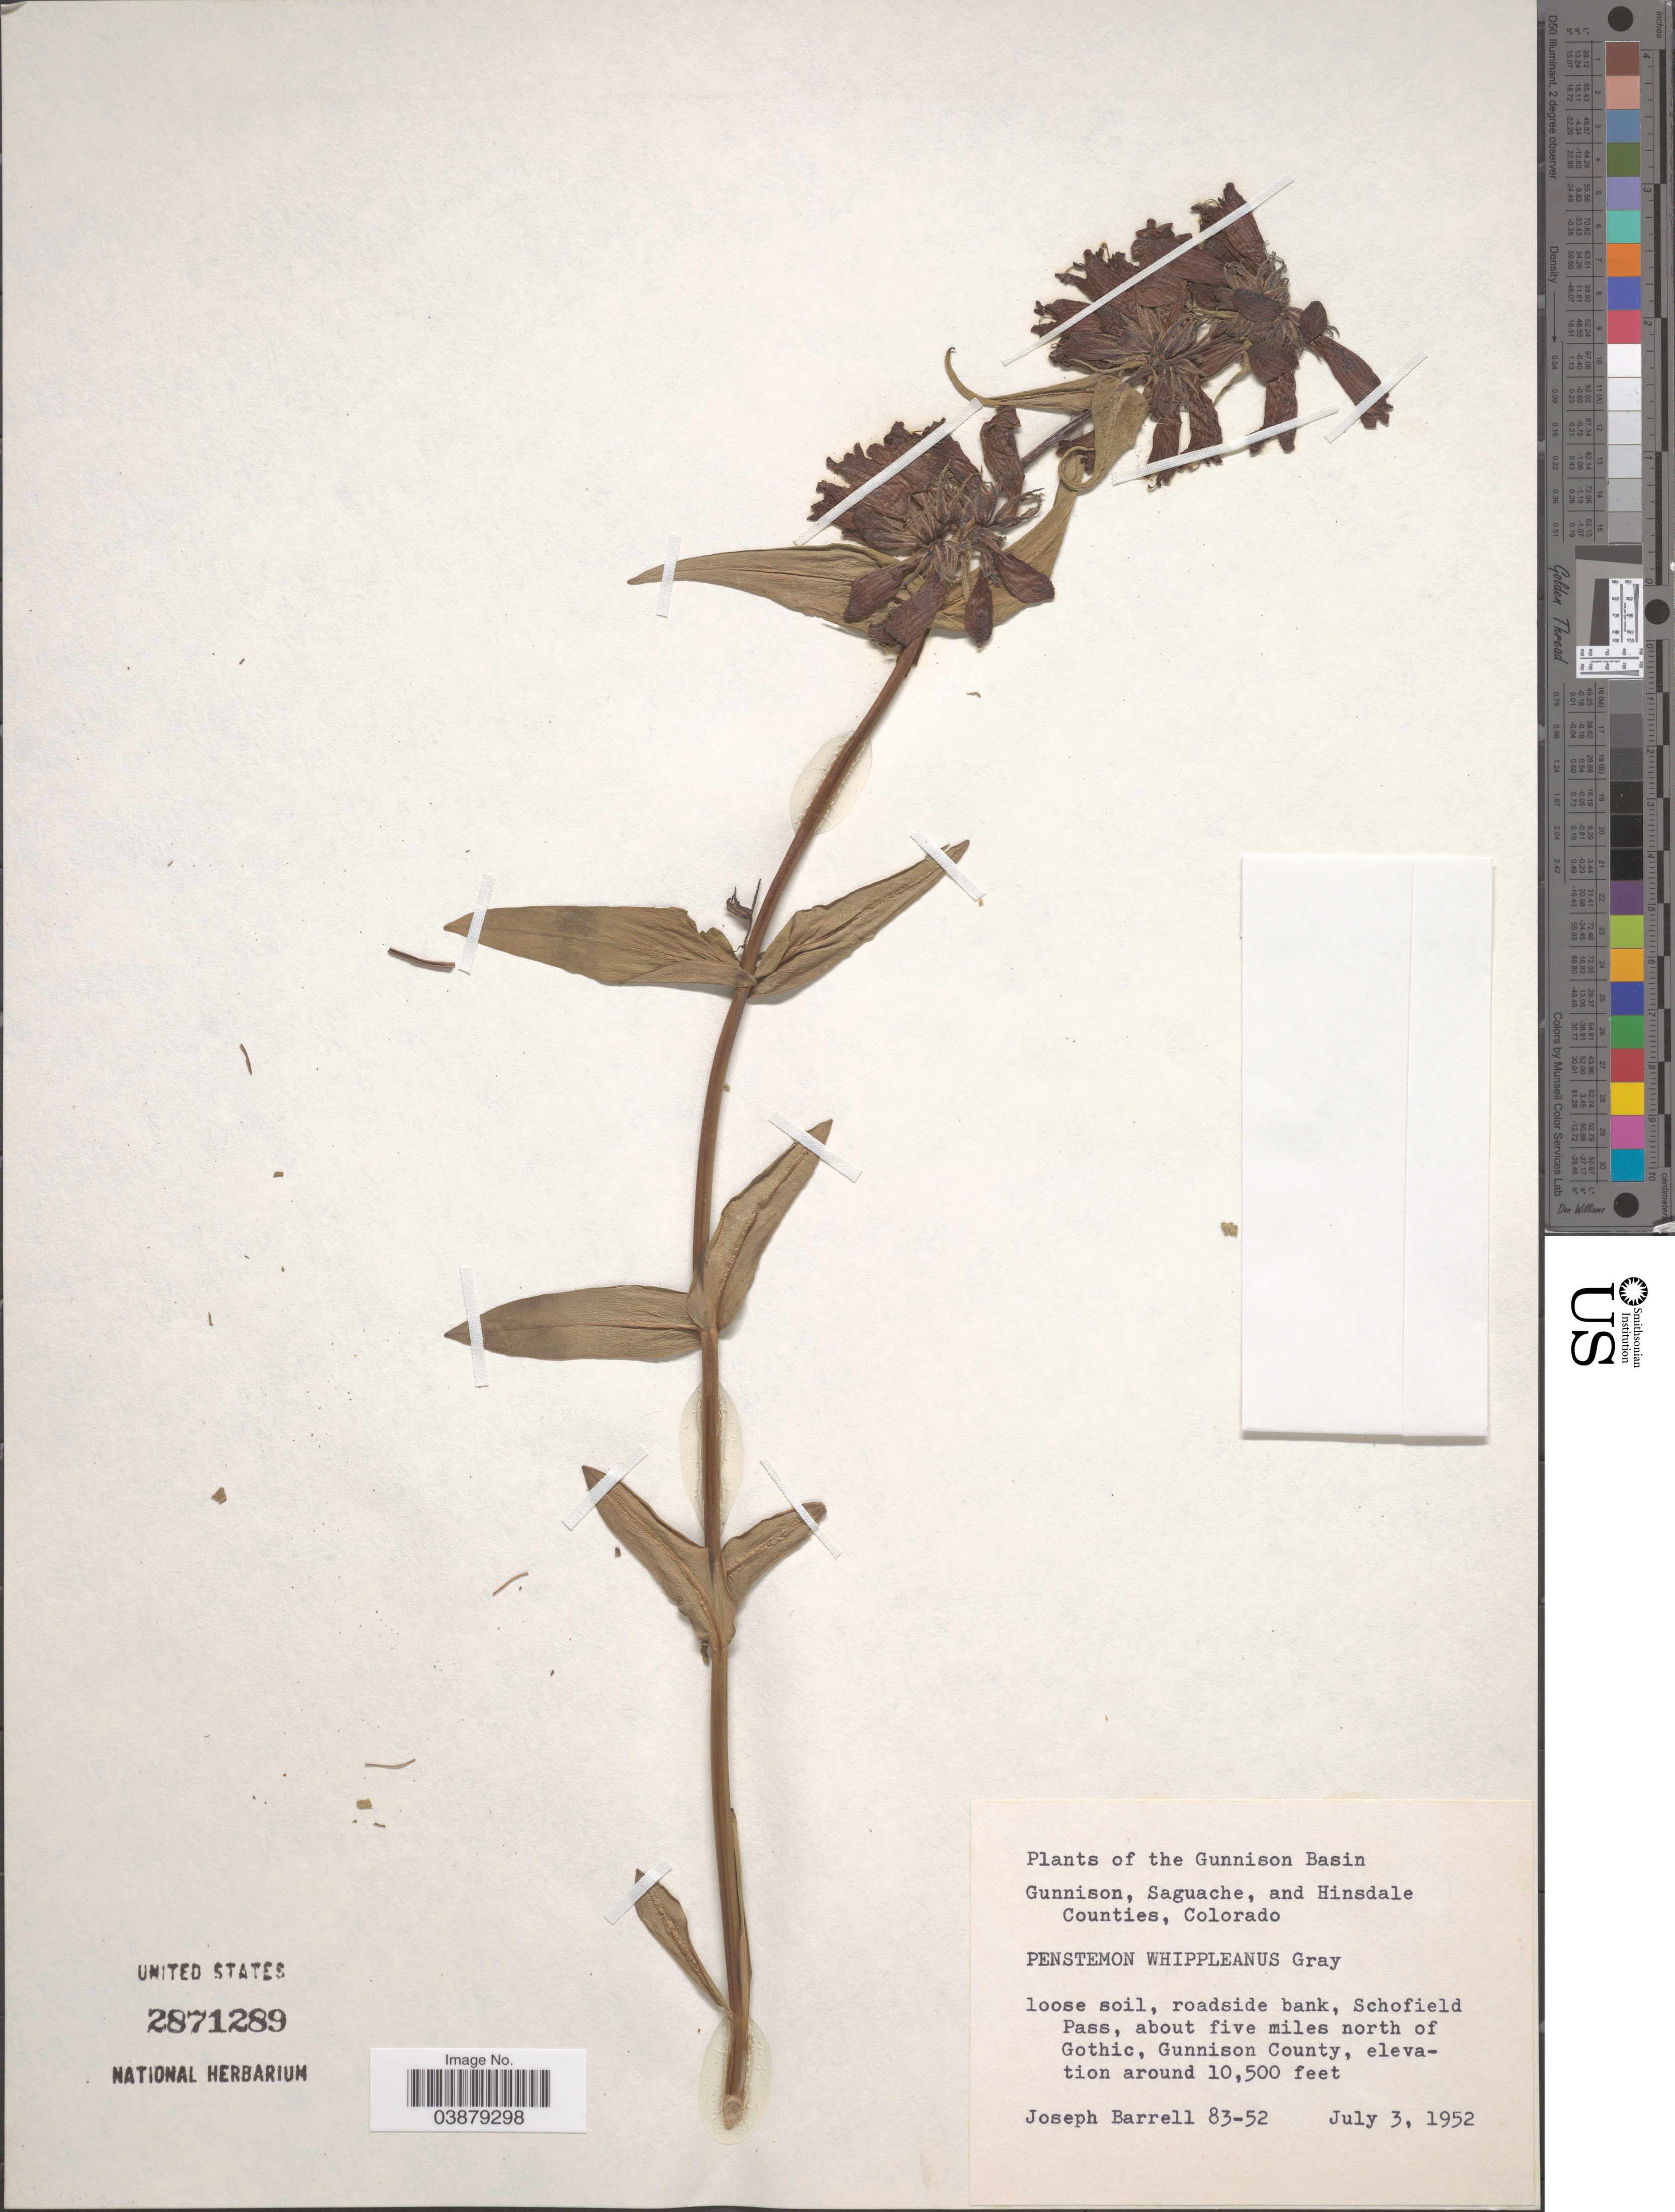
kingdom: Plantae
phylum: Tracheophyta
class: Magnoliopsida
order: Lamiales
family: Plantaginaceae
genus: Penstemon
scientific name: Penstemon whippleanus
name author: A. Gray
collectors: J. Barrell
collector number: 83-52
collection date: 1952-07-03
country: United States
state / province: Colorado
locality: The Gunnison Basin. Schofield Pass, about five miles north of Gothic, Gunnison County.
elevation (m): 3200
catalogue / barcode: US 2871289